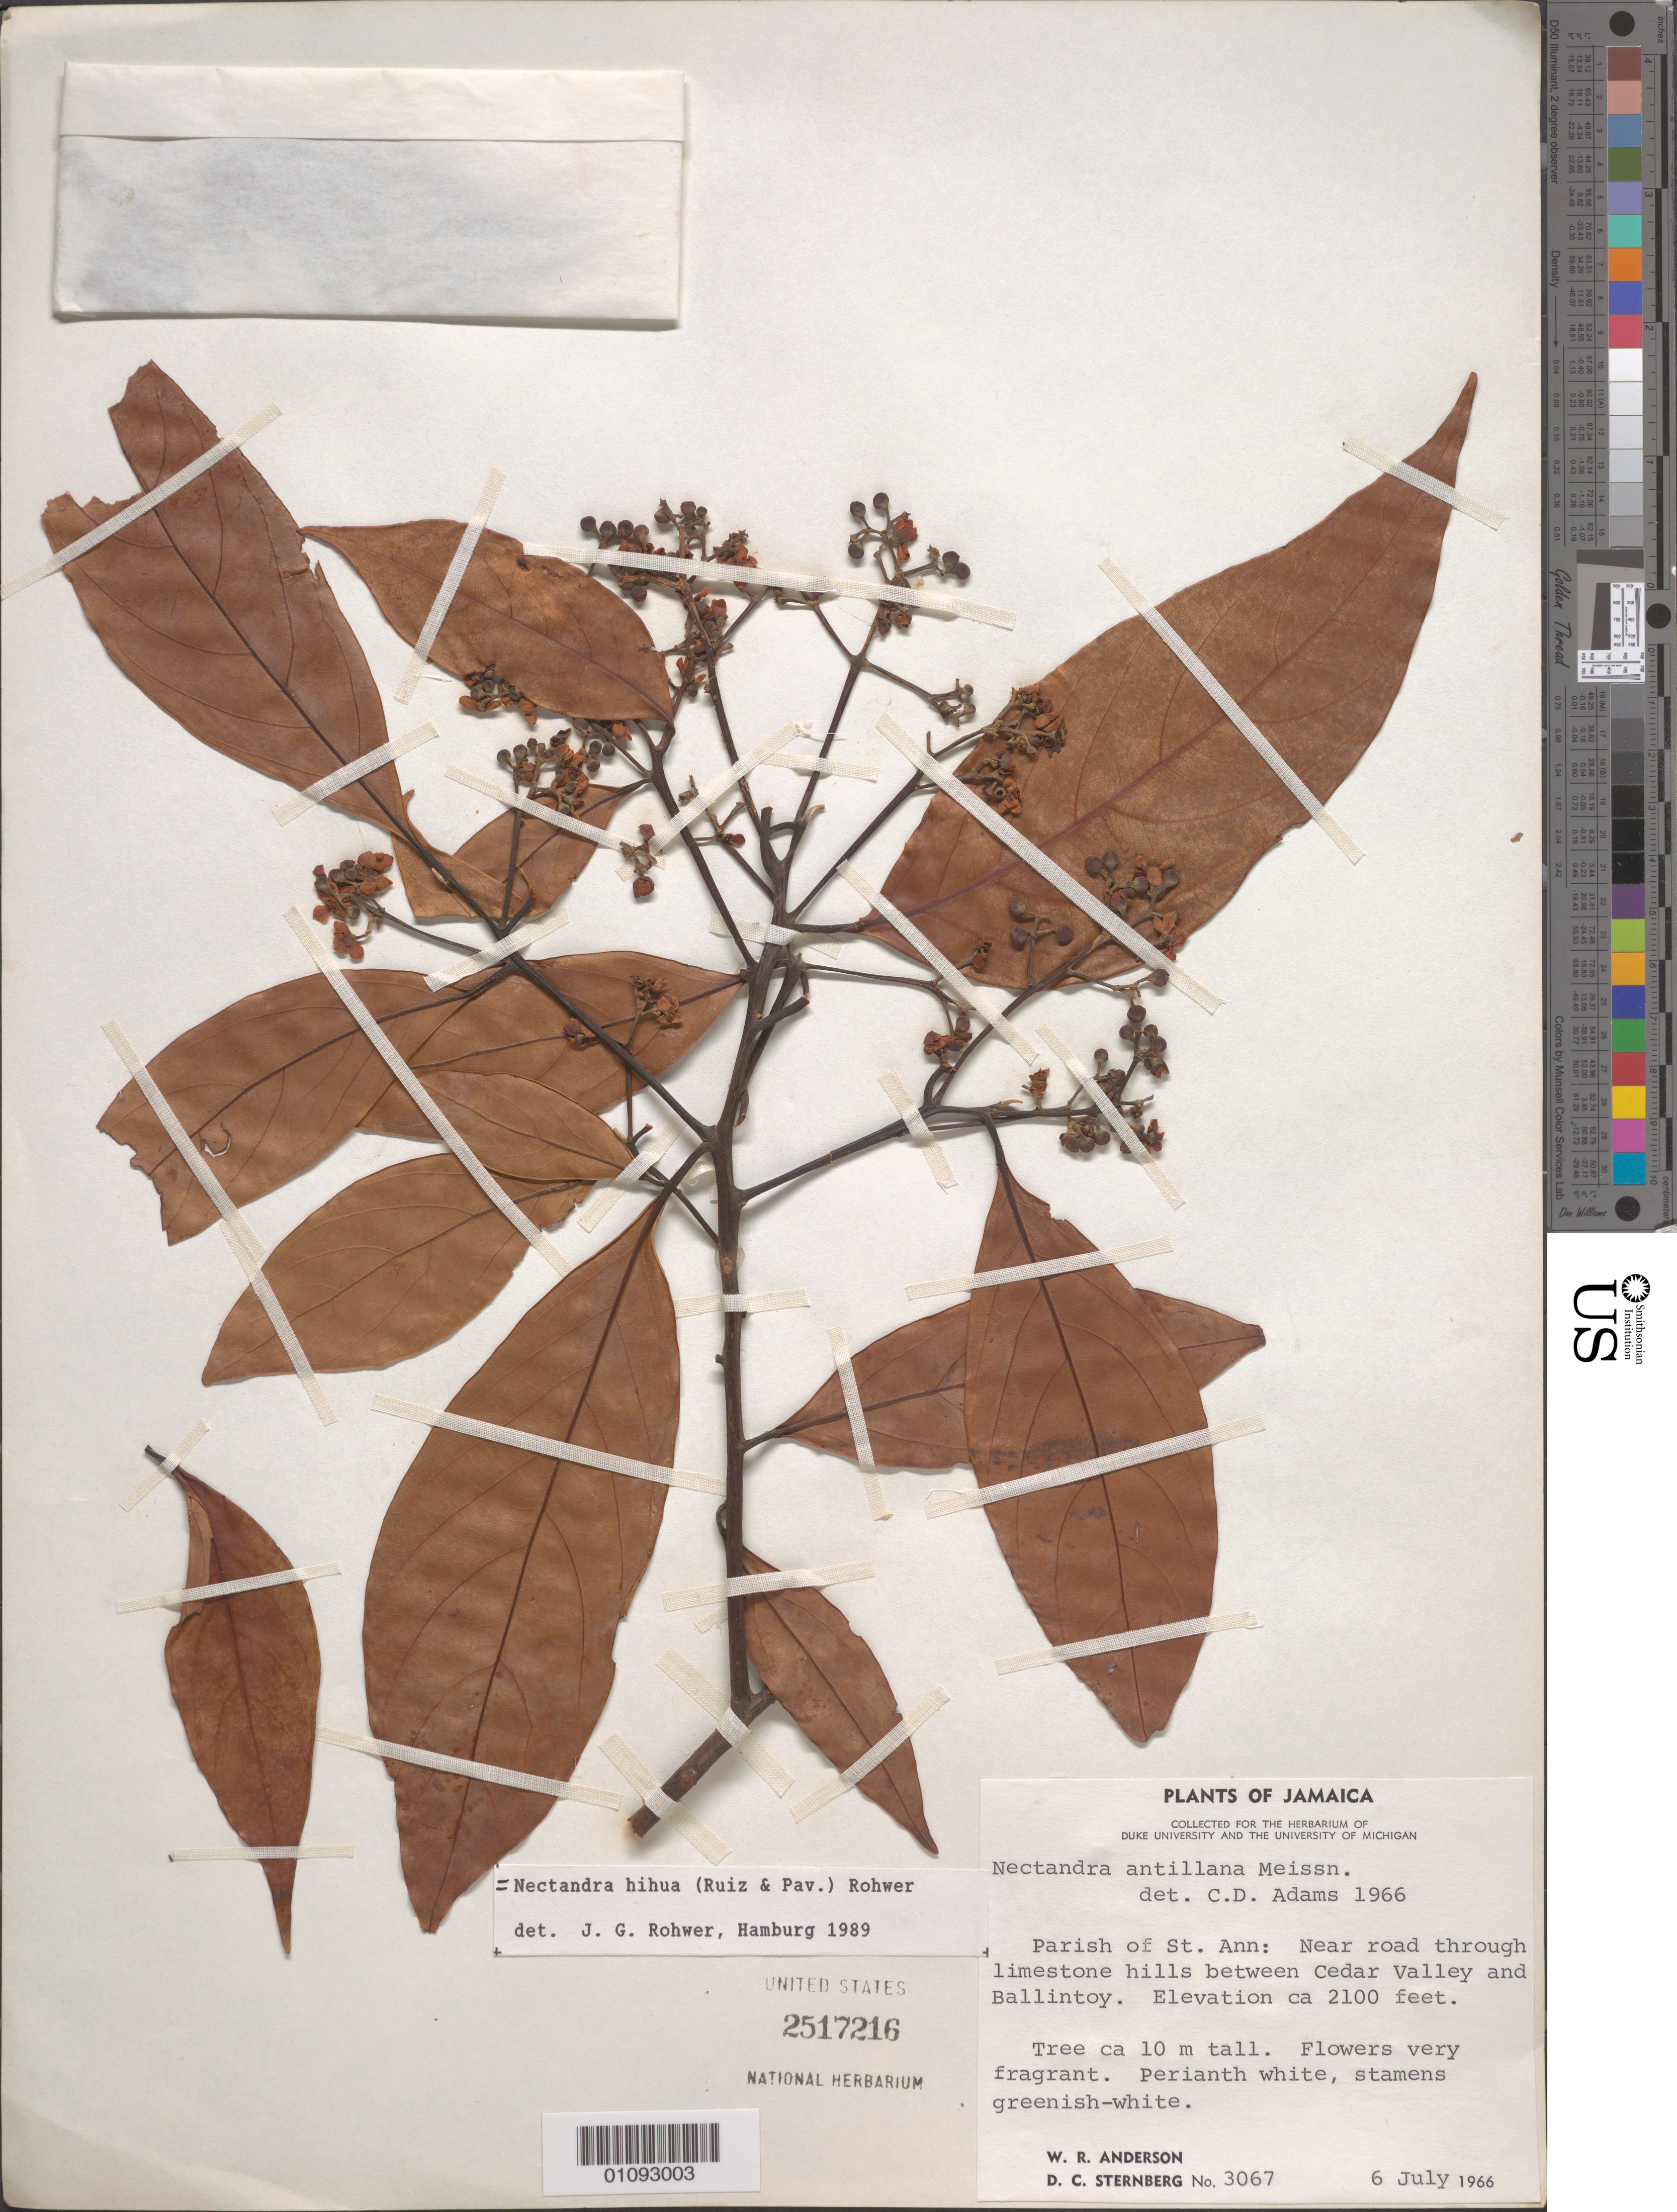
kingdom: Plantae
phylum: Tracheophyta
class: Magnoliopsida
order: Laurales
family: Lauraceae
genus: Nectandra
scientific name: Nectandra hihua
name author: (Ruiz & Pav.) Rohwer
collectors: W. R. Anderson & D. Sternberg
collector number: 3067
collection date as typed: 06 Jul 1966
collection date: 1966-07-06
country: Jamaica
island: Jamaica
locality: Between Cedar Valley and Ballintoy.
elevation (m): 640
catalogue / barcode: US 2517216